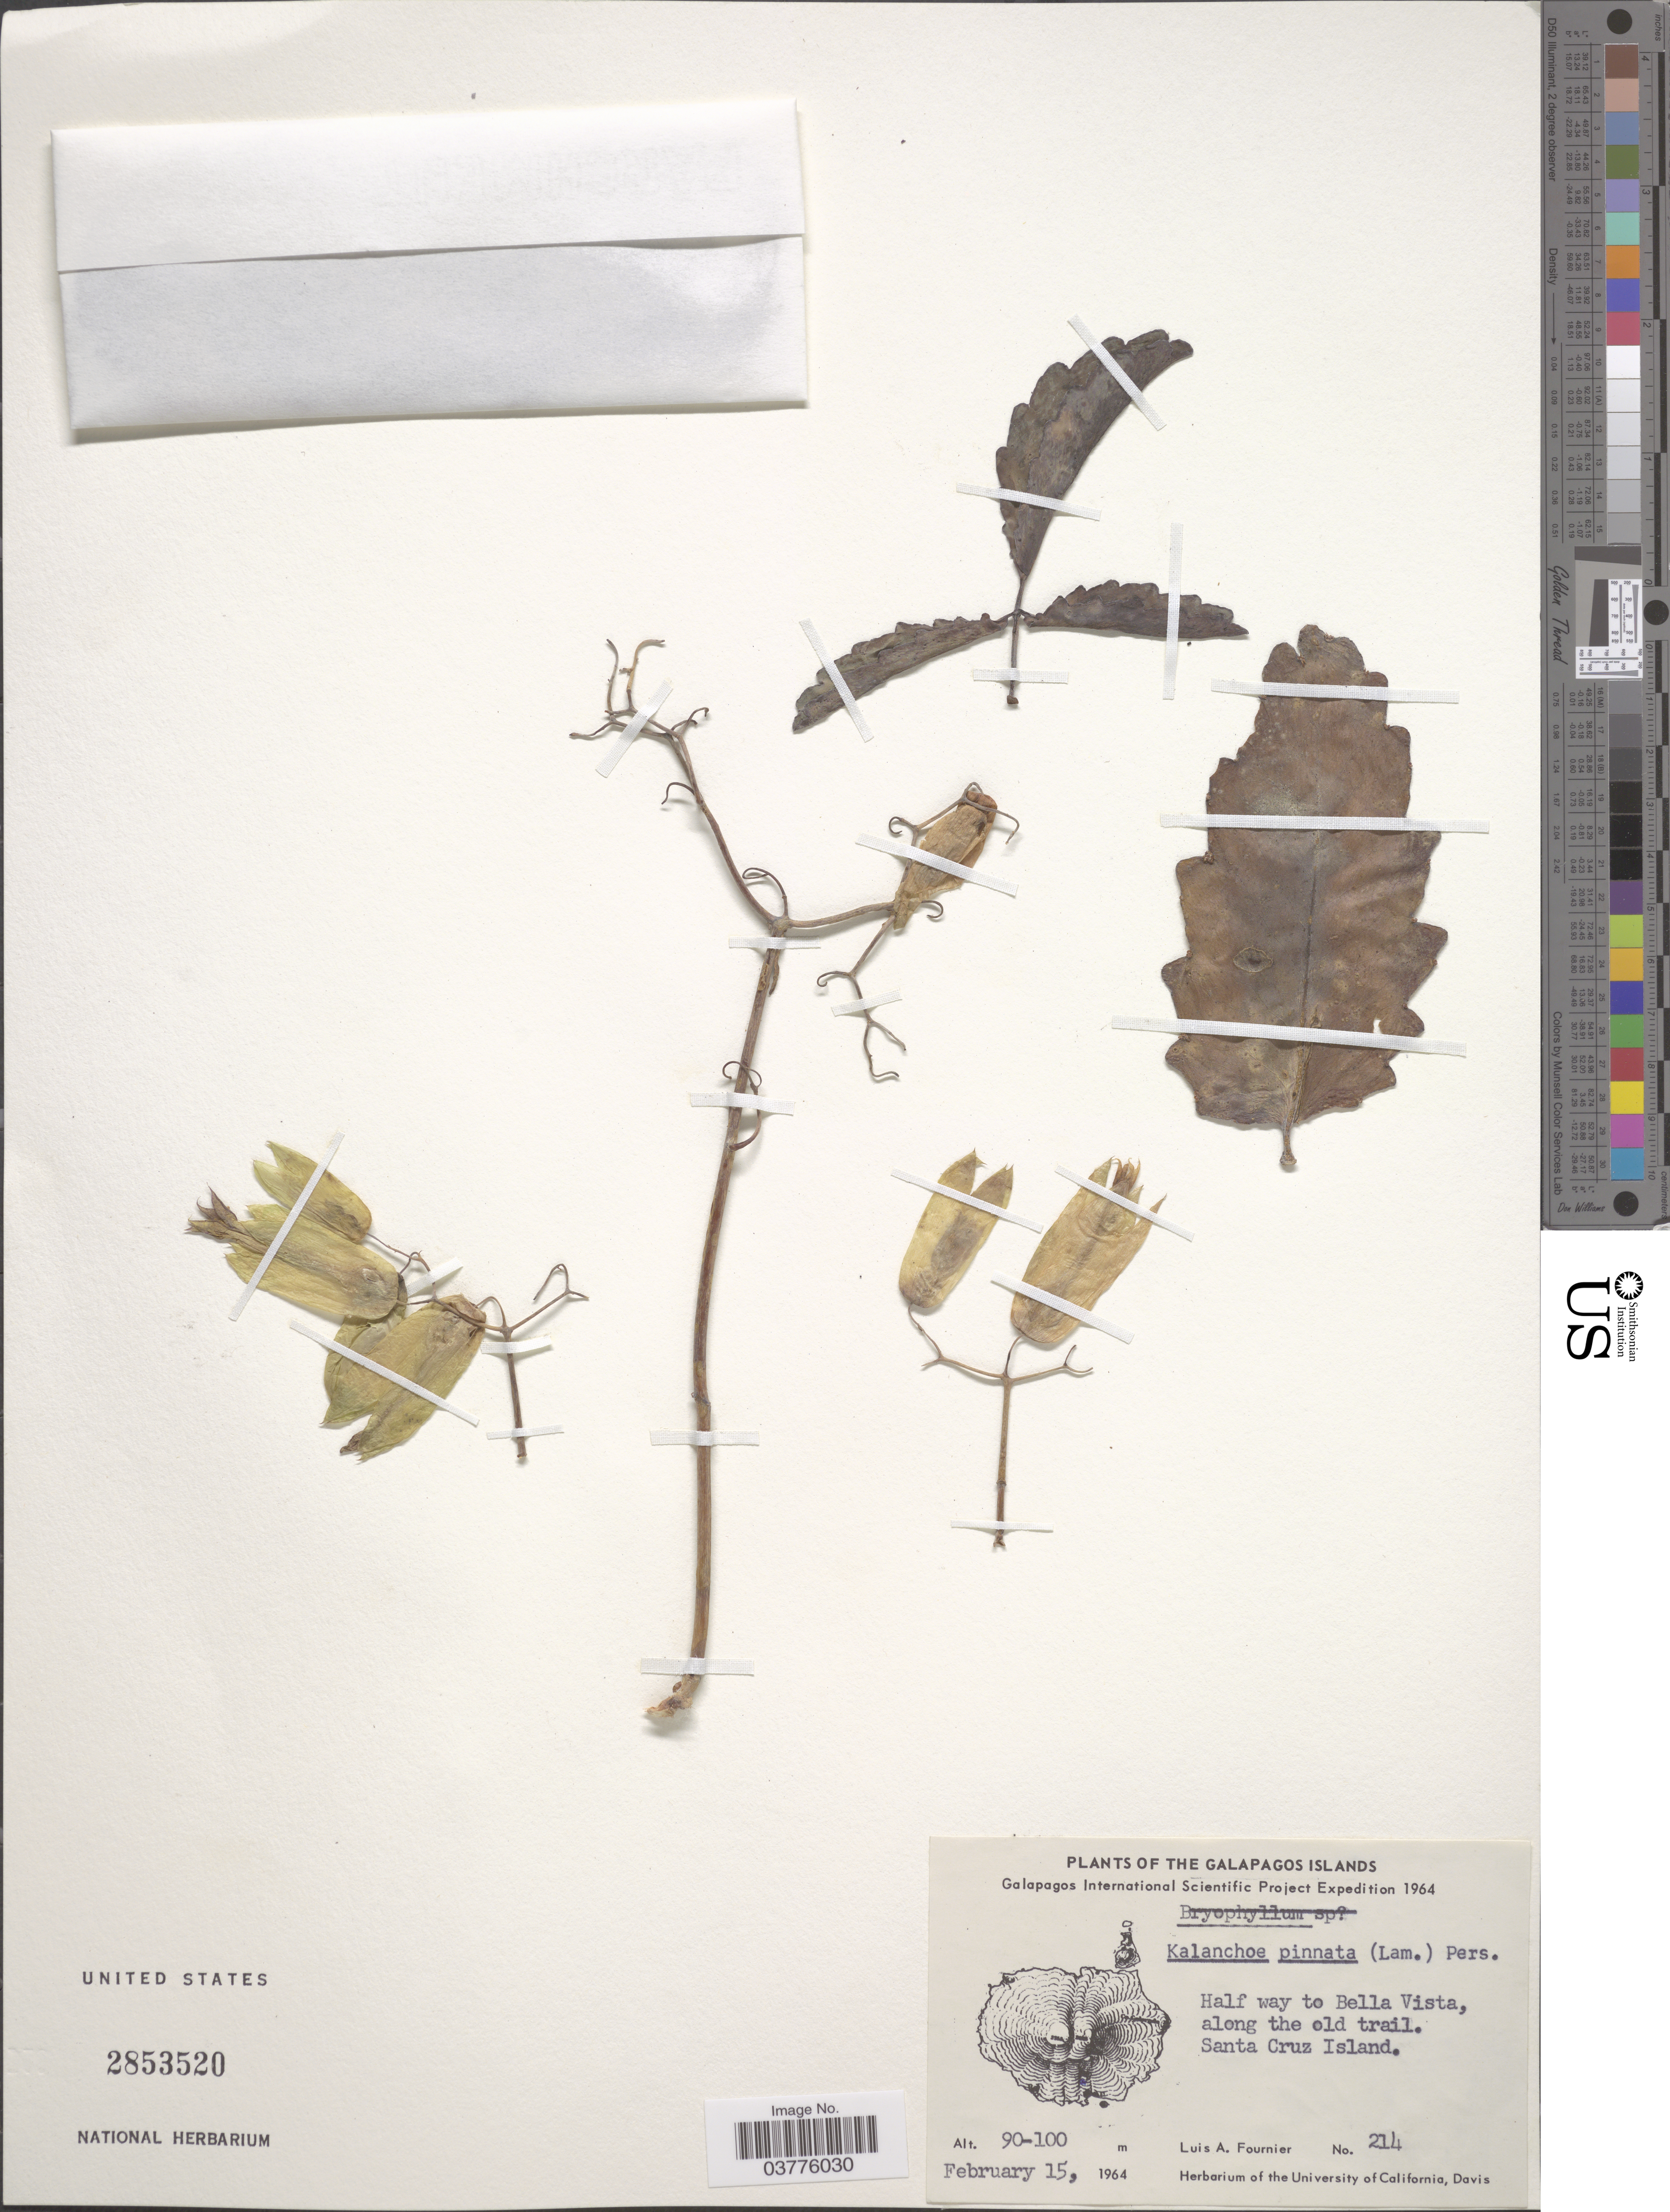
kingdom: Plantae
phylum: Tracheophyta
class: Magnoliopsida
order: Saxifragales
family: Crassulaceae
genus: Kalanchoe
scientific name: Kalanchoe pinnata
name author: (Lam.) Pers.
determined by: Strong, Mark T., (BOT), Smithsonian Institution - National Museum of Natural History (UNITED STATES)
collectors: L. A. Fournier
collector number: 214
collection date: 1964-02-15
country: Ecuador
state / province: Colón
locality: The Galapagos Islands. Half way to Bella Vista, along the old trail. Santa Cruz Island.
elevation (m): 90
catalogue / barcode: US 2853520